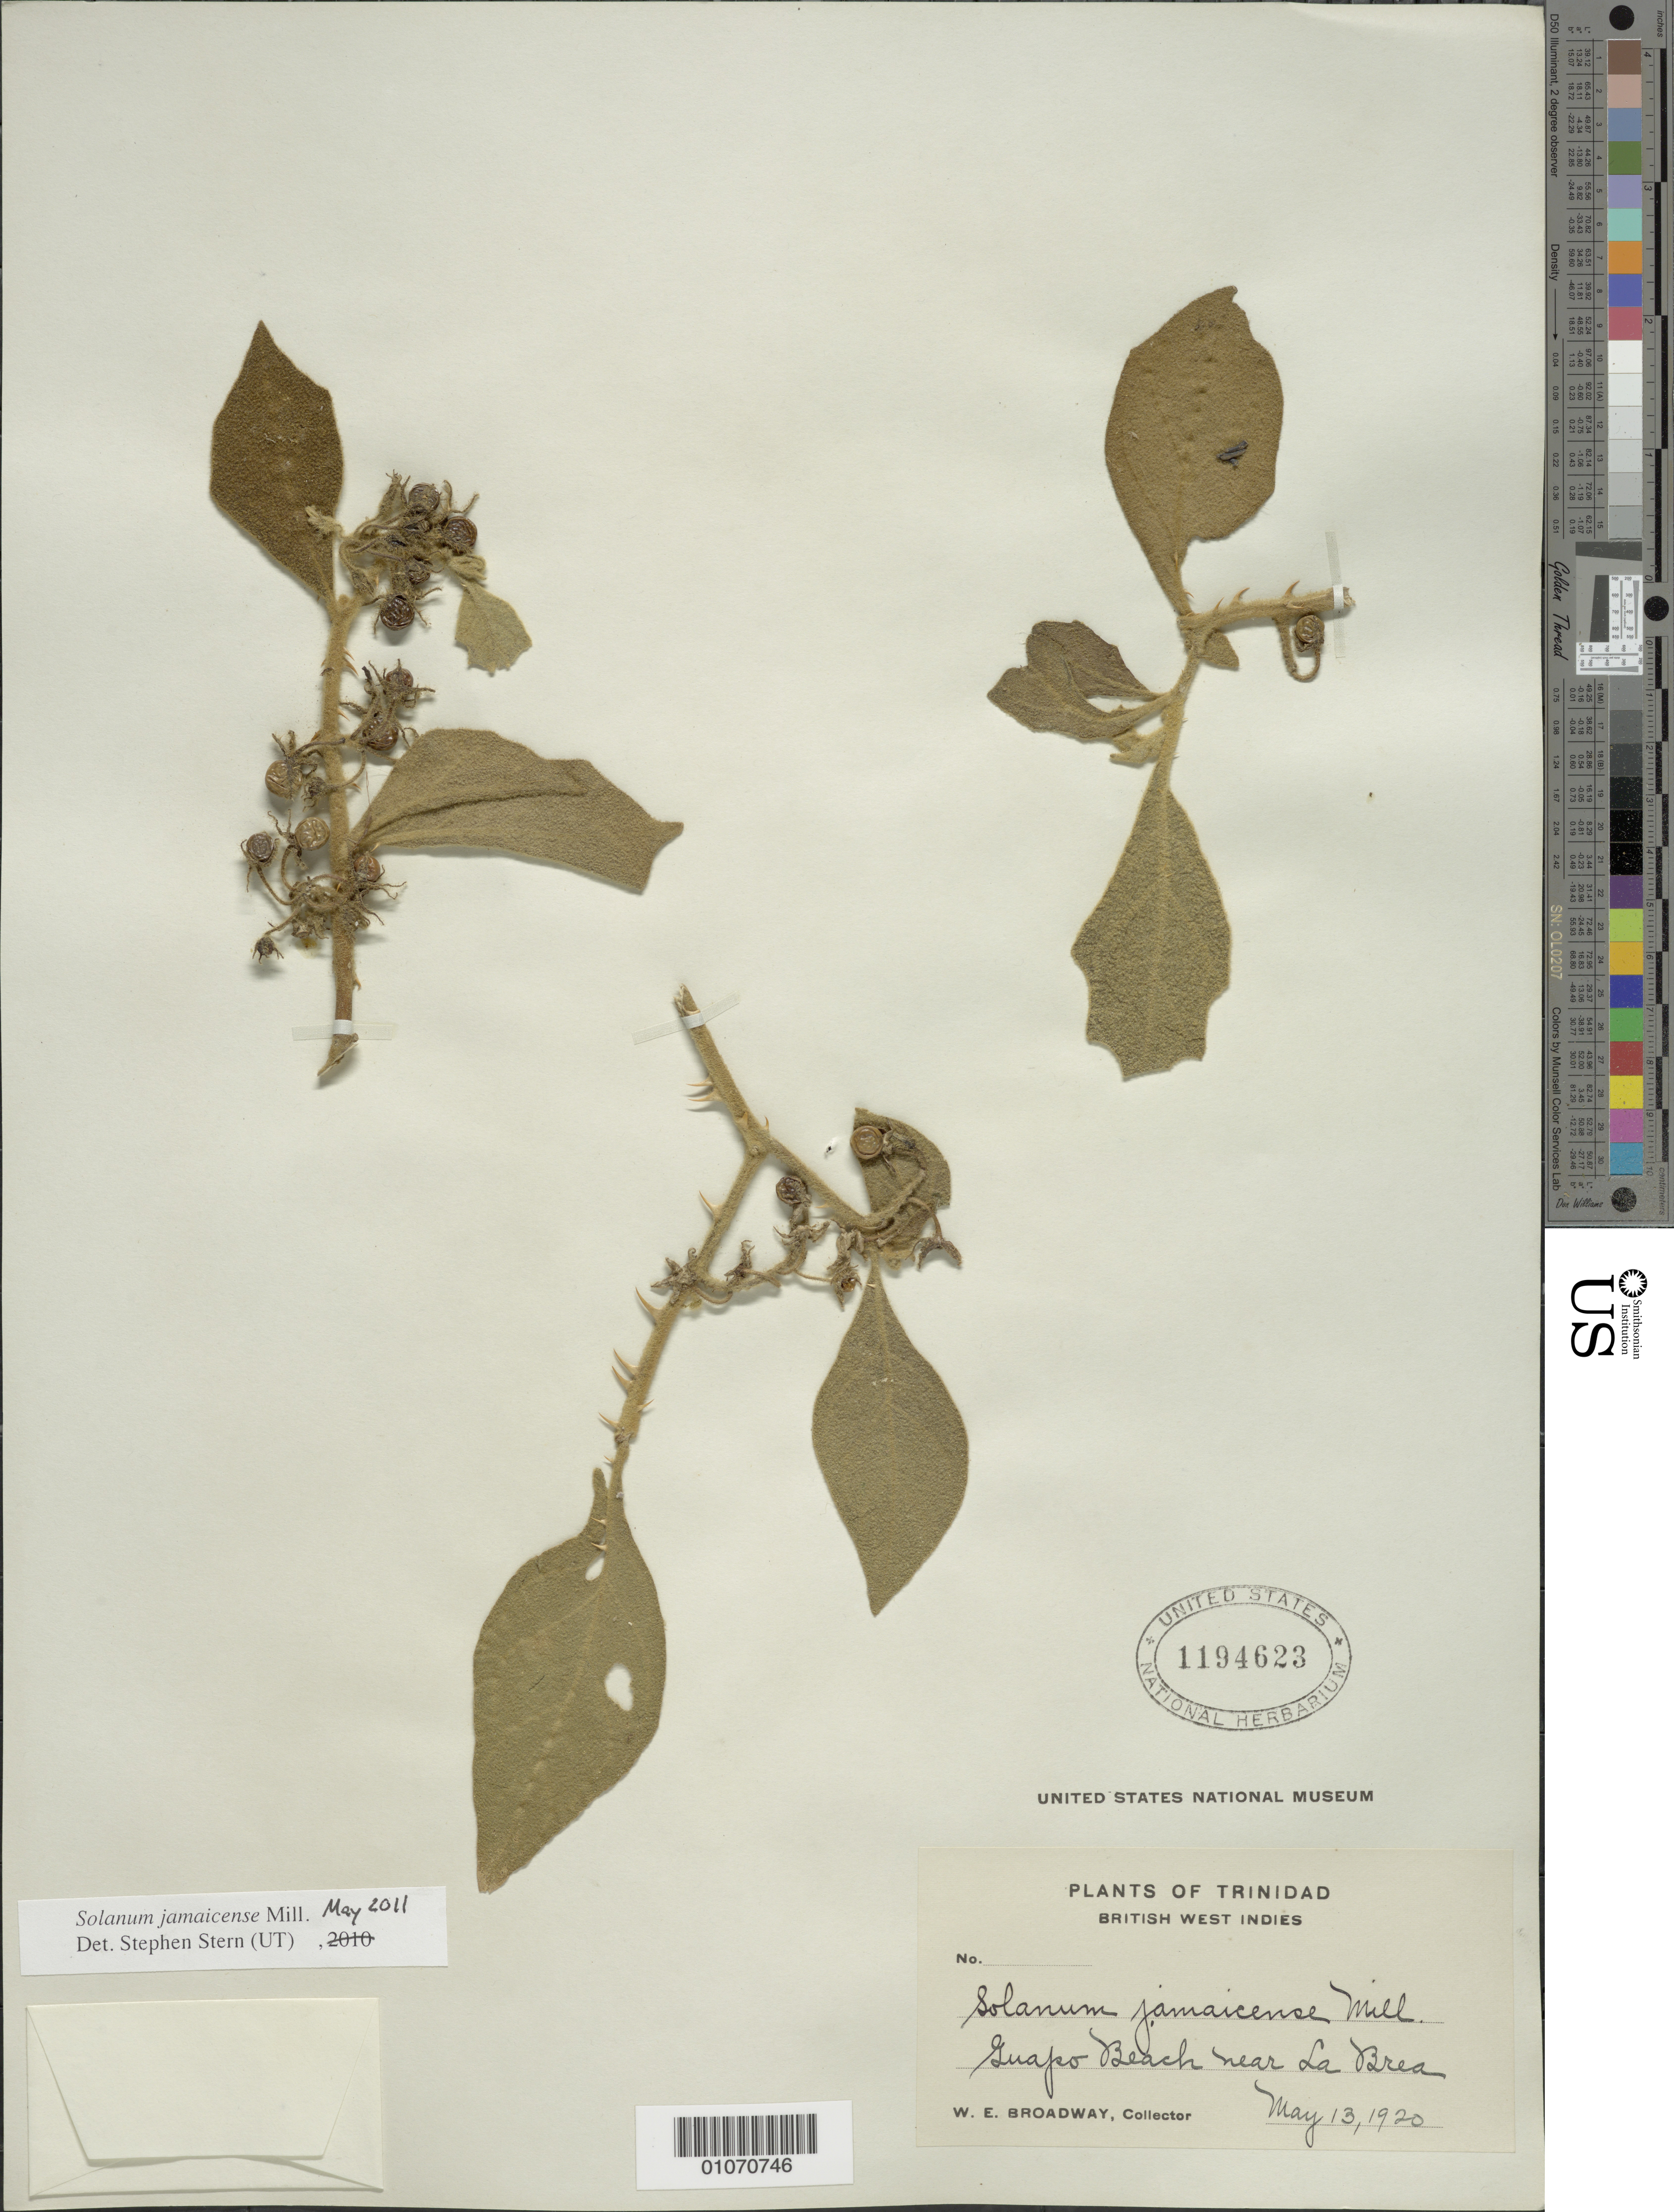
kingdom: Plantae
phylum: Tracheophyta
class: Magnoliopsida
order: Solanales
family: Solanaceae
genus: Solanum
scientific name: Solanum jamaicense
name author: Mill.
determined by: Stern, S. R., (UT)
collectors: W. E. Broadway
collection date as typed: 13 May 1920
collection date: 1920-05-13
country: Trinidad and Tobago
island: Trinidad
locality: Guapo Beach, near La Brea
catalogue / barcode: US 1194623